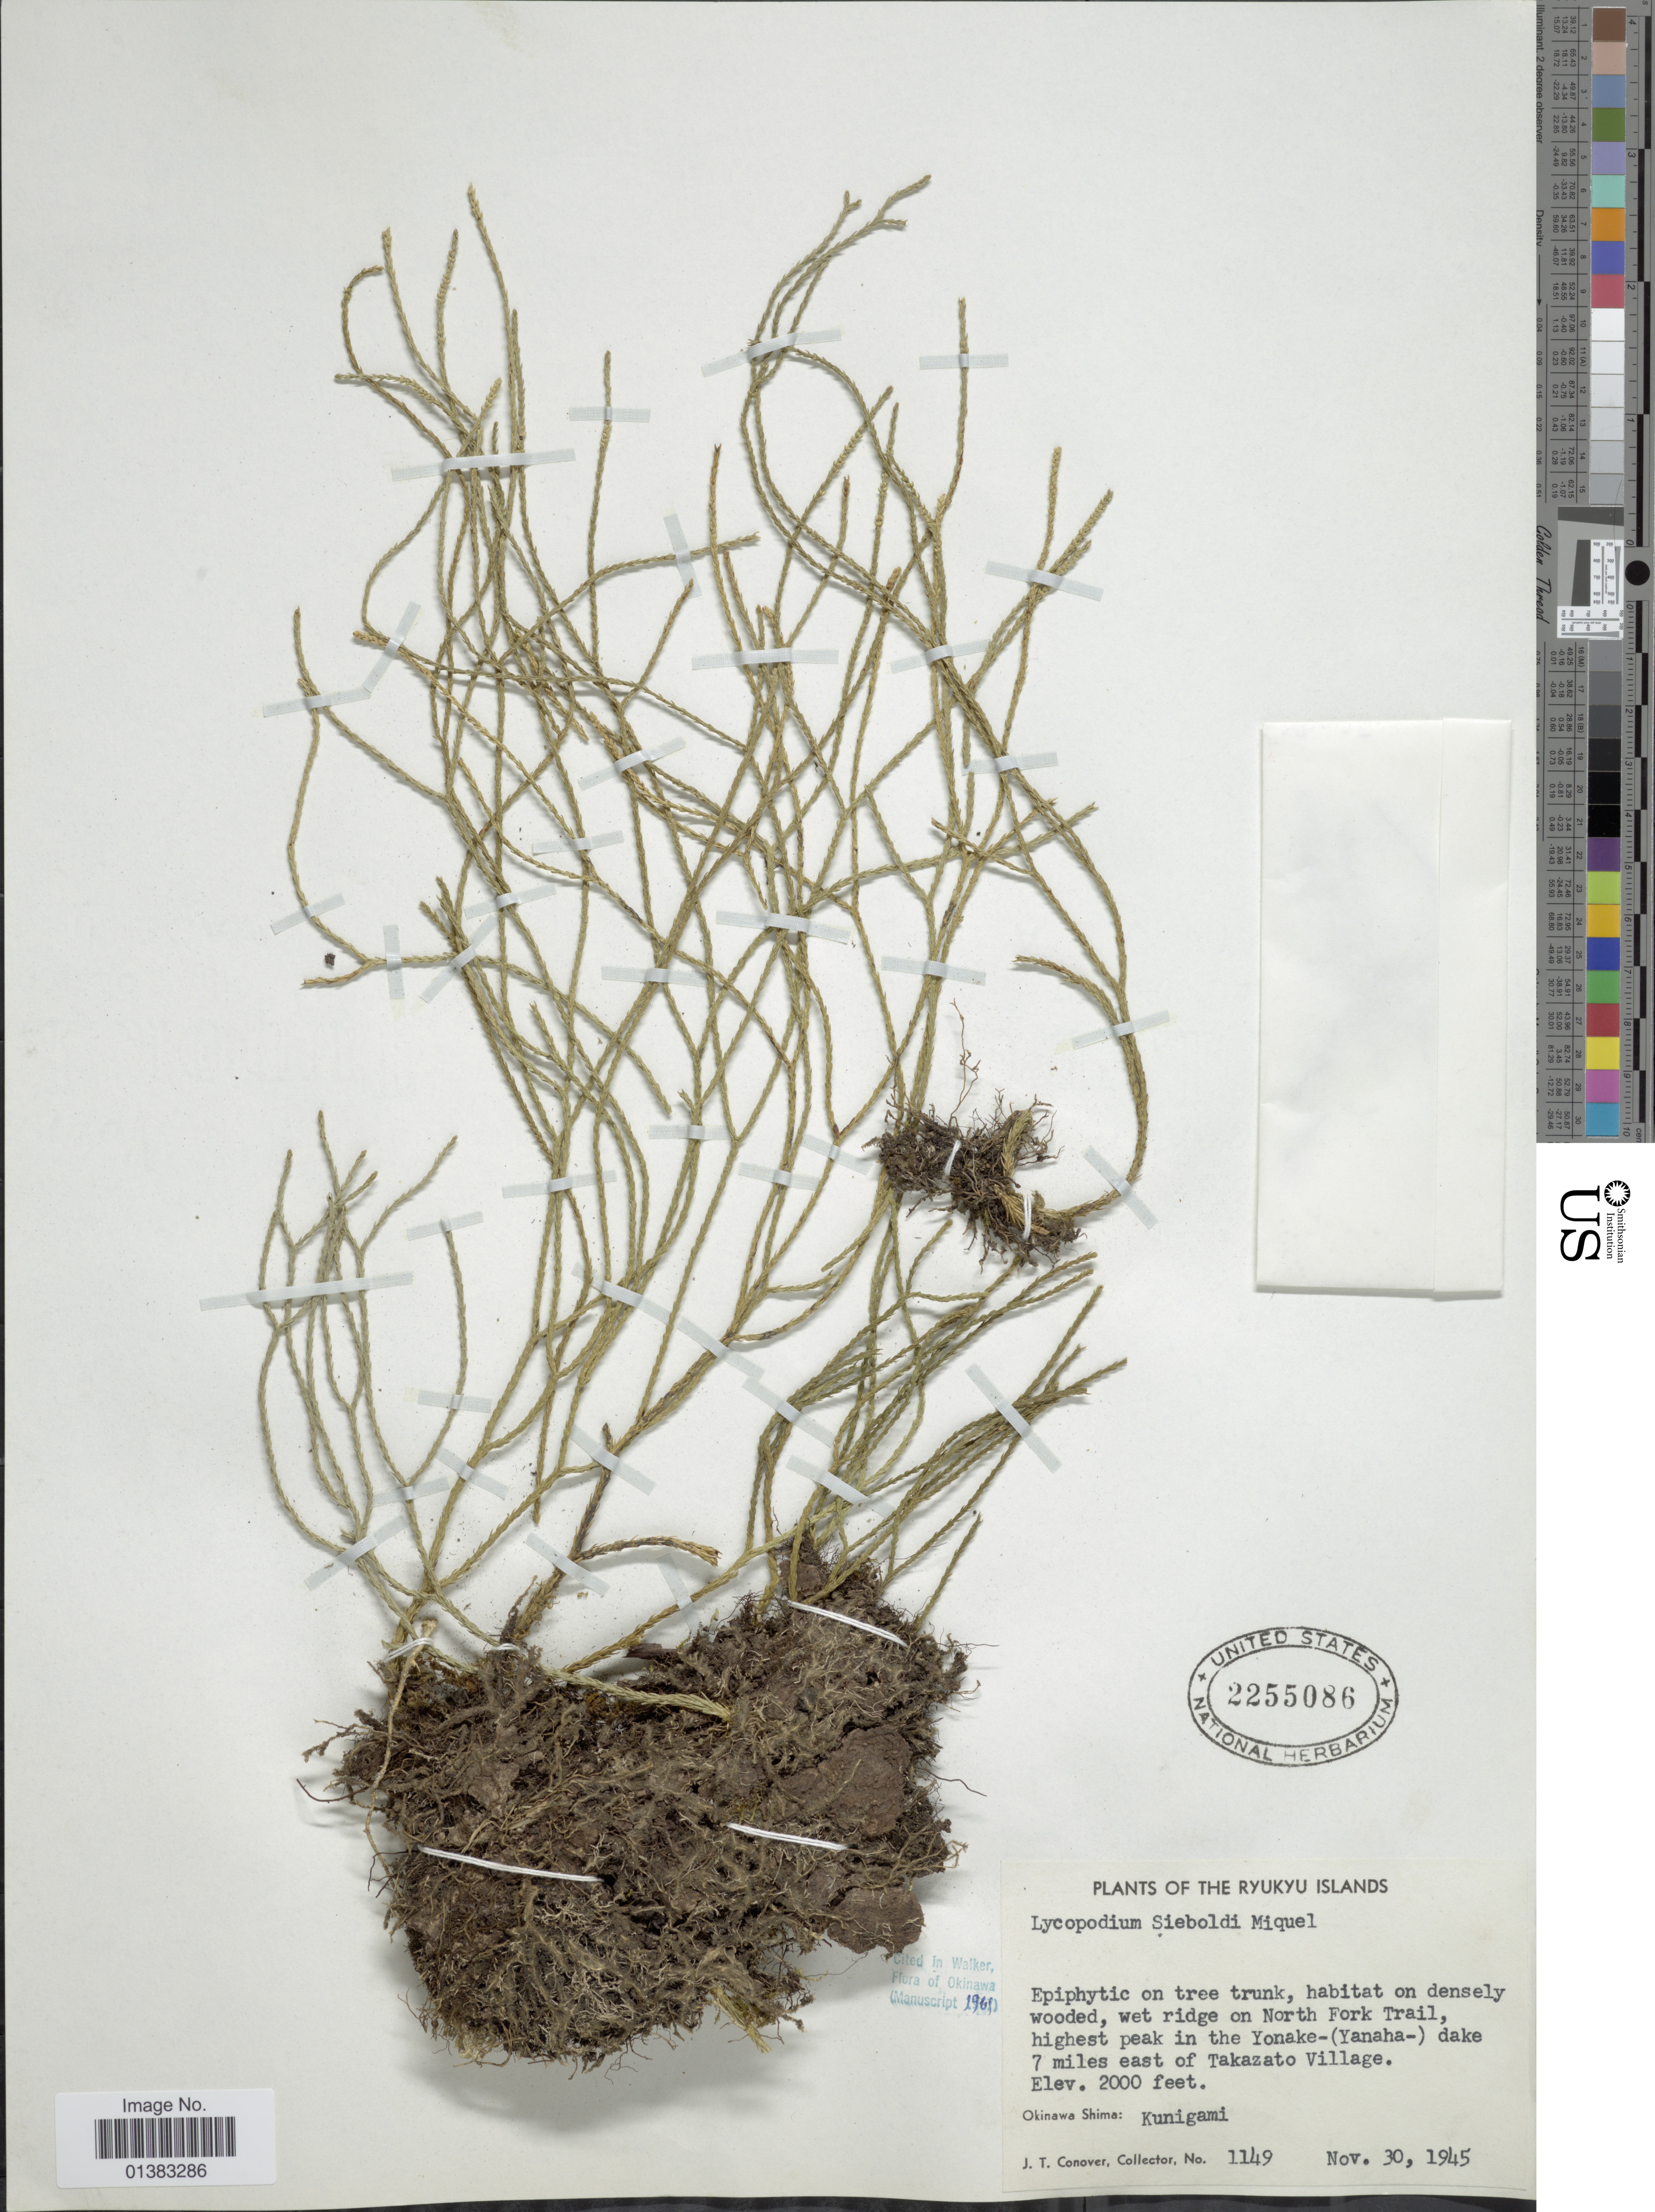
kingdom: Plantae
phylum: Tracheophyta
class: Lycopodiopsida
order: Lycopodiales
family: Lycopodiaceae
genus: Phlegmariurus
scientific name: Phlegmariurus sieboldii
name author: (Miq.) Ching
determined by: Field, A. R.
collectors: J. T. Conover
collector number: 1149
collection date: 1945-11-30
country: Japan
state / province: Okinawa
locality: Ryukyu Islands, wet ridge on North Fork Trail, highest peak in the Yonake-(Yanaha-) dake 7 miles east of Takazato Village, Kunigami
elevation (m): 610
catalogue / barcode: US 2255086